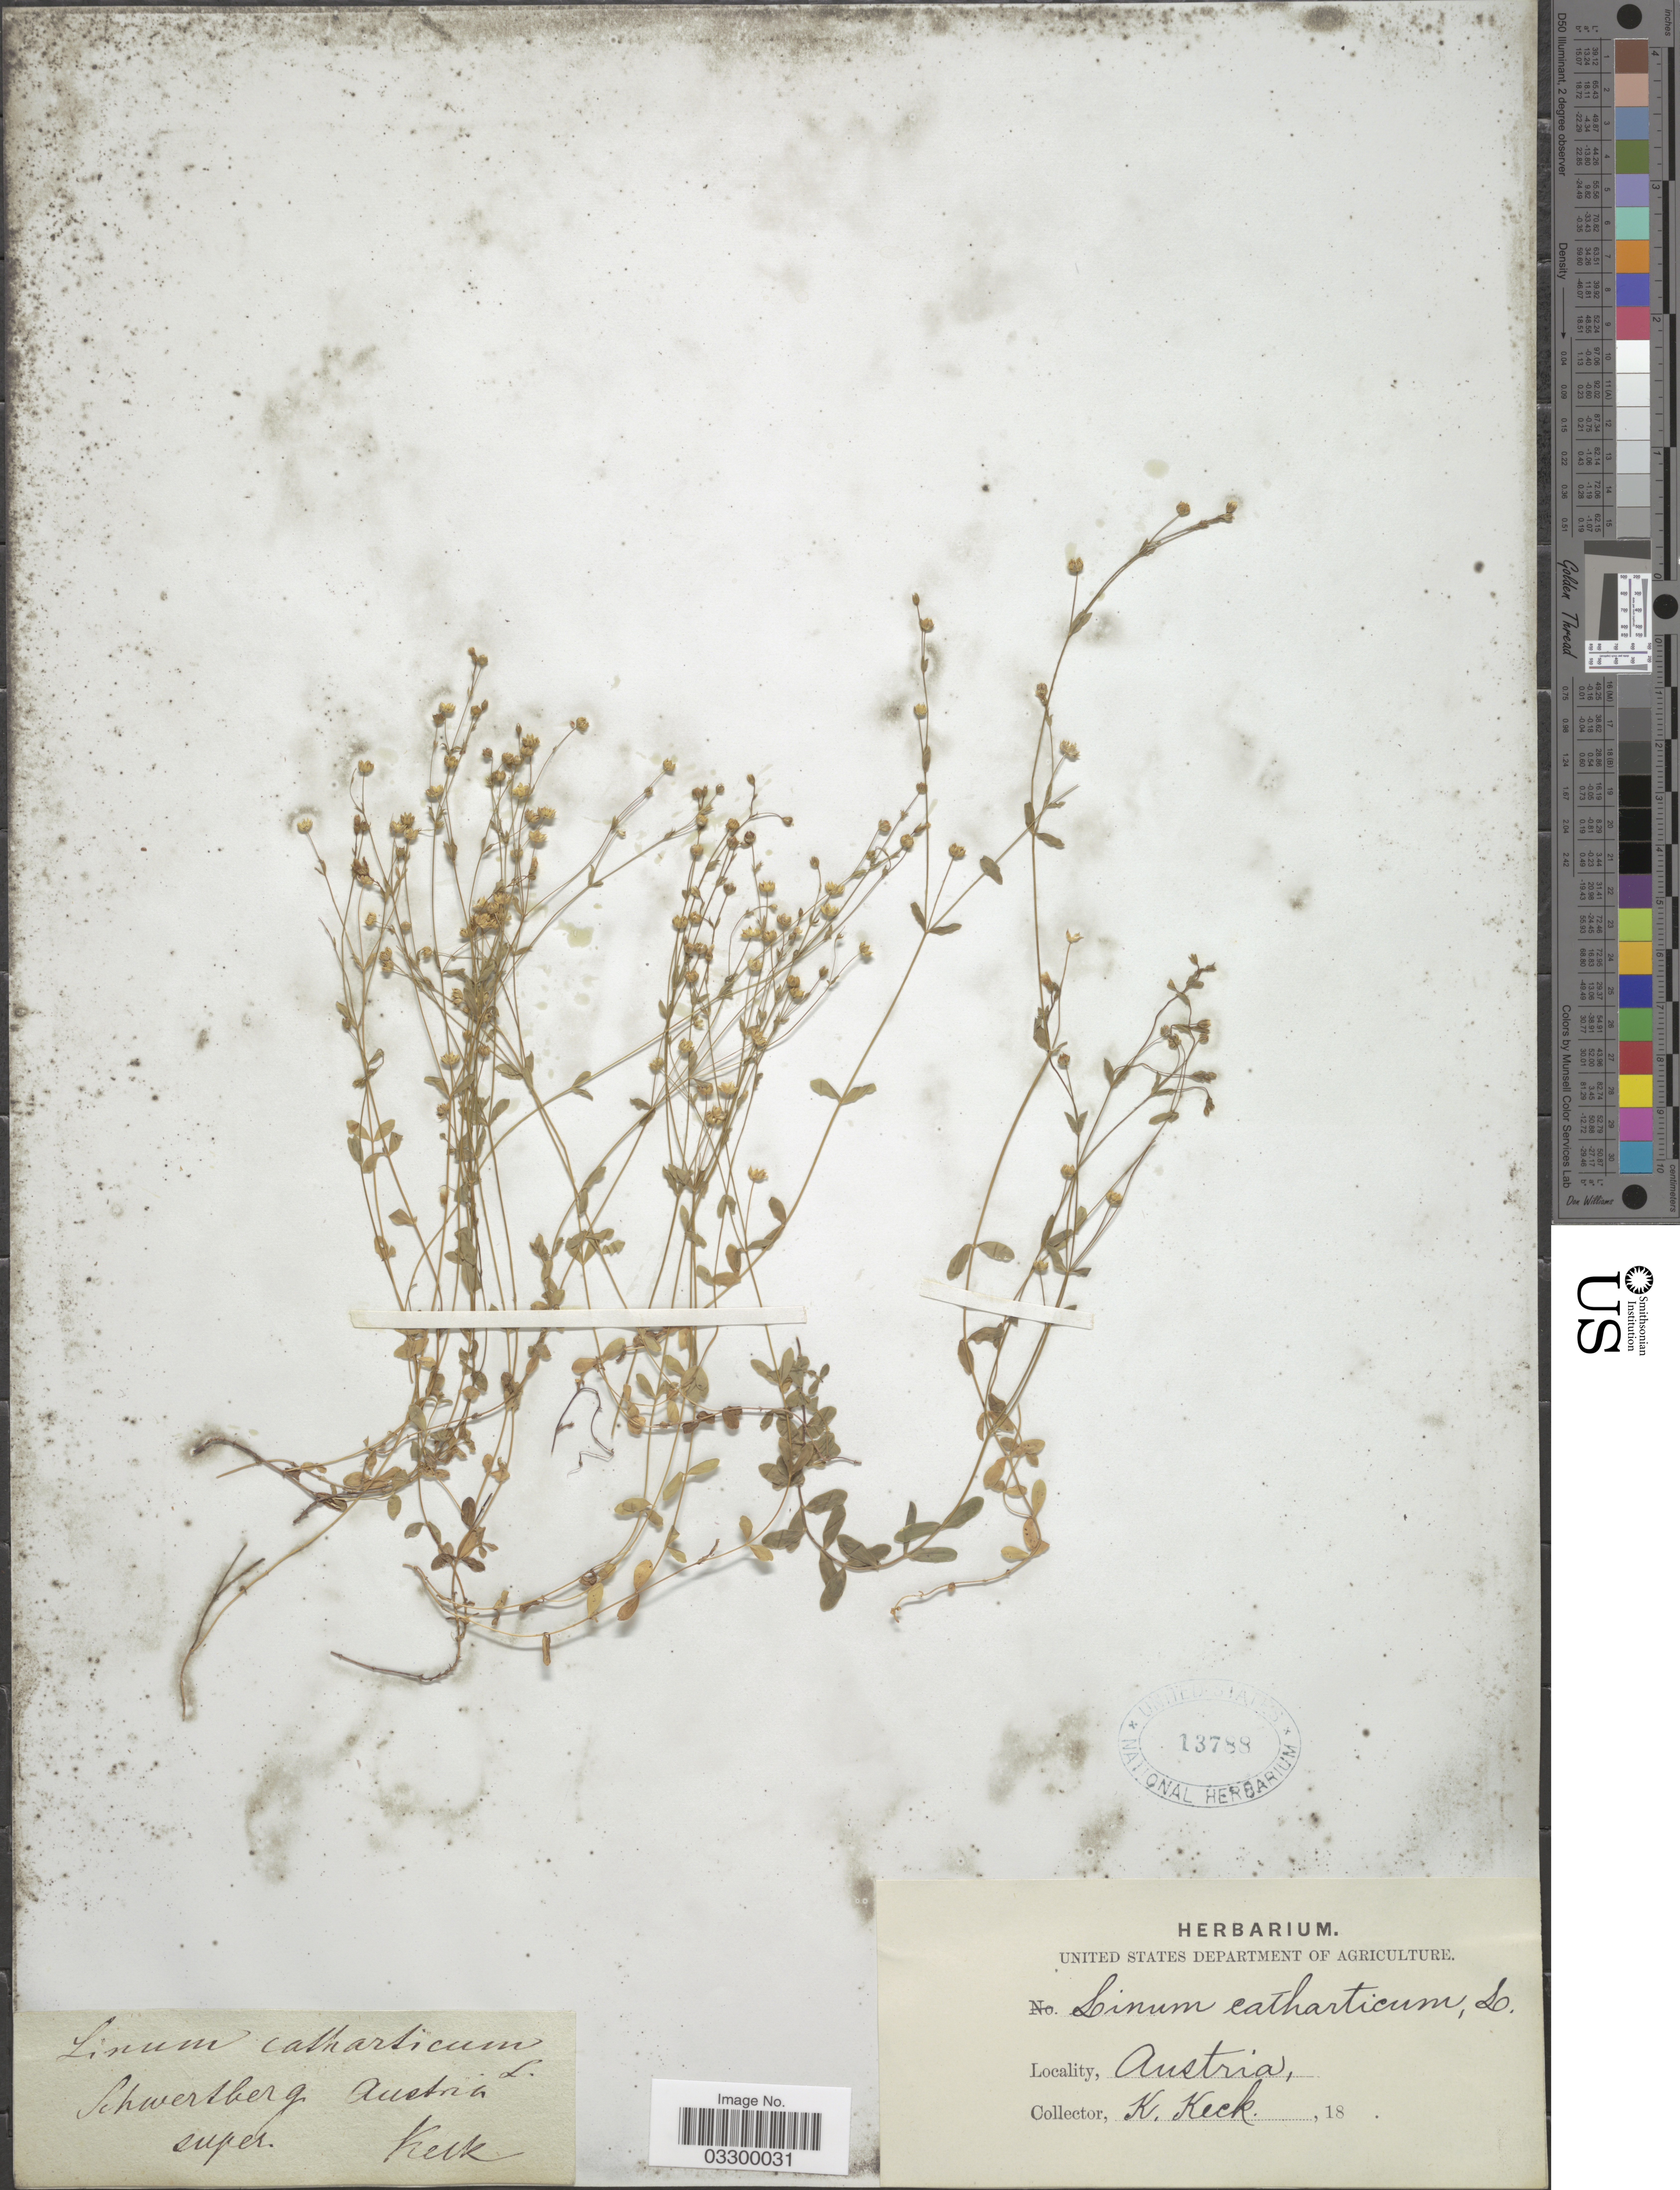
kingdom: Plantae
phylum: Tracheophyta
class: Magnoliopsida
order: Malpighiales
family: Linaceae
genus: Linum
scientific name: Linum catharticum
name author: L.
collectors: K. Keck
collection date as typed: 18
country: Austria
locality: Schwertberg.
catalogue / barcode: US 13788